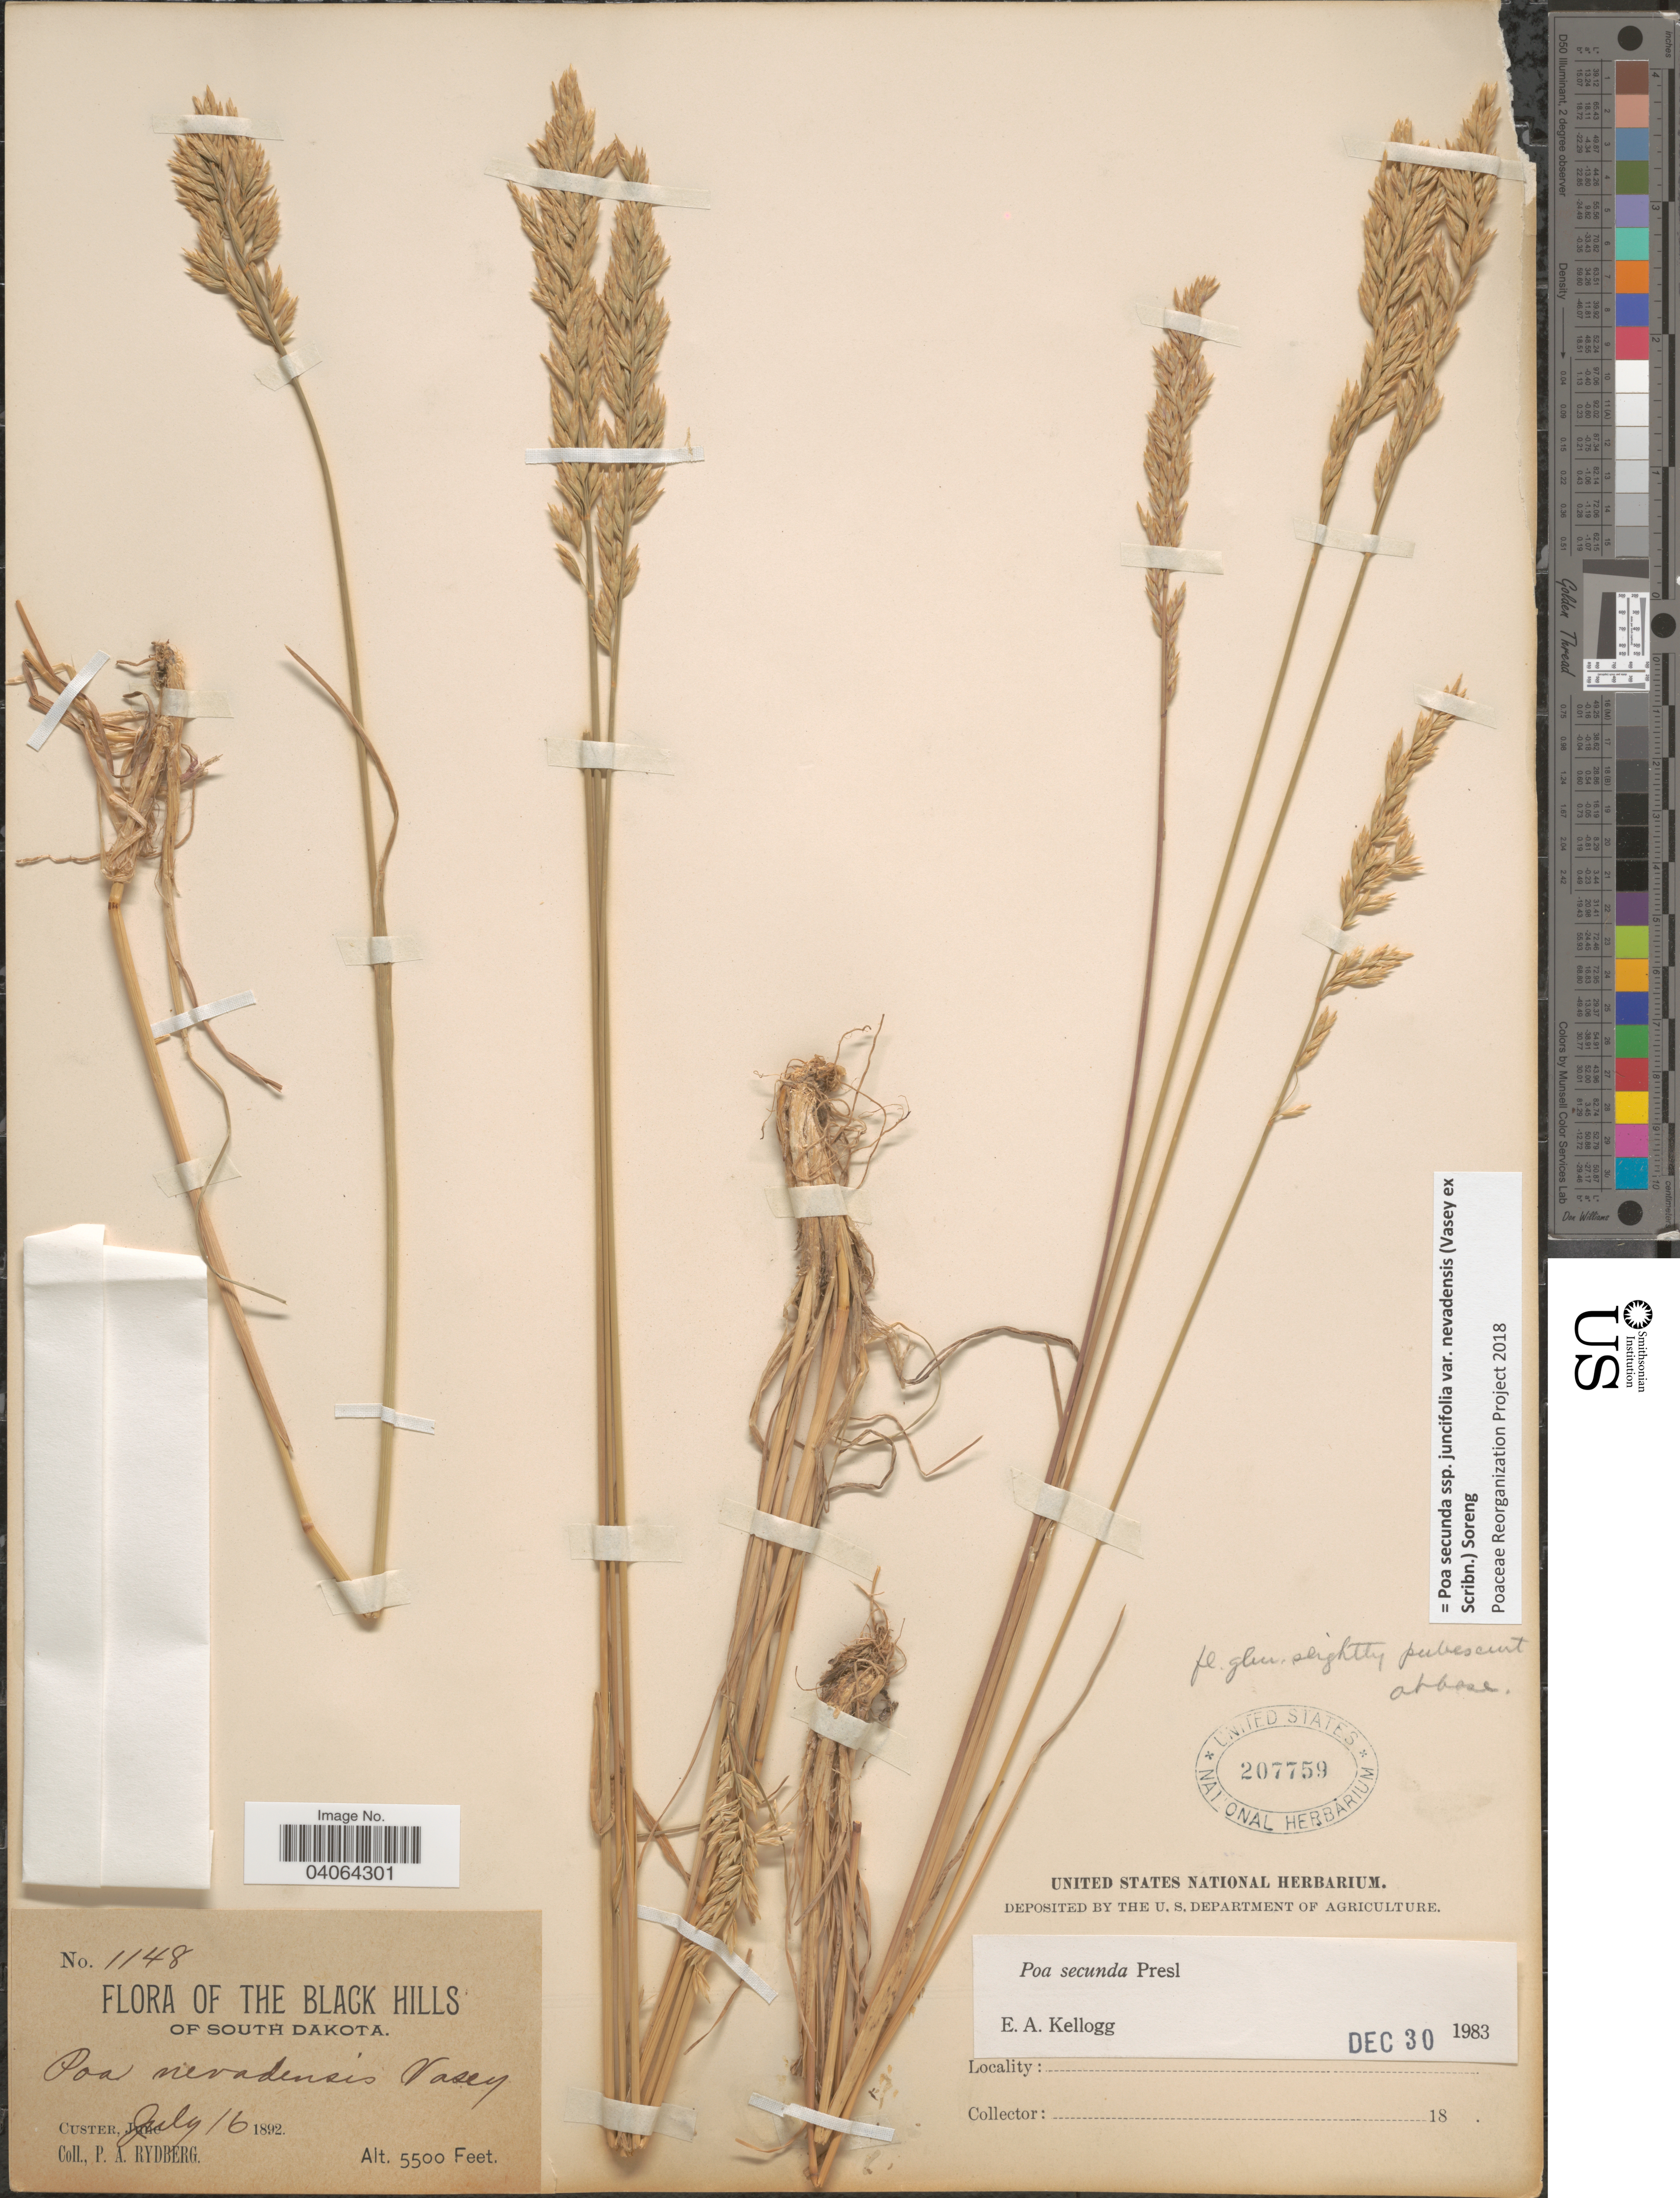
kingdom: Plantae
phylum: Tracheophyta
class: Liliopsida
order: Poales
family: Poaceae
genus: Poa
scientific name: Poa secunda subsp. juncifolia var. nevadensis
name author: (Vasey ex Scribn.) Soreng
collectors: P. A. Rydberg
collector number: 1148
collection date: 1892-07-16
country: United States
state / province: South Dakota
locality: Black Hills of South Dakota. Custer.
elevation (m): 1676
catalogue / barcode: US 207759